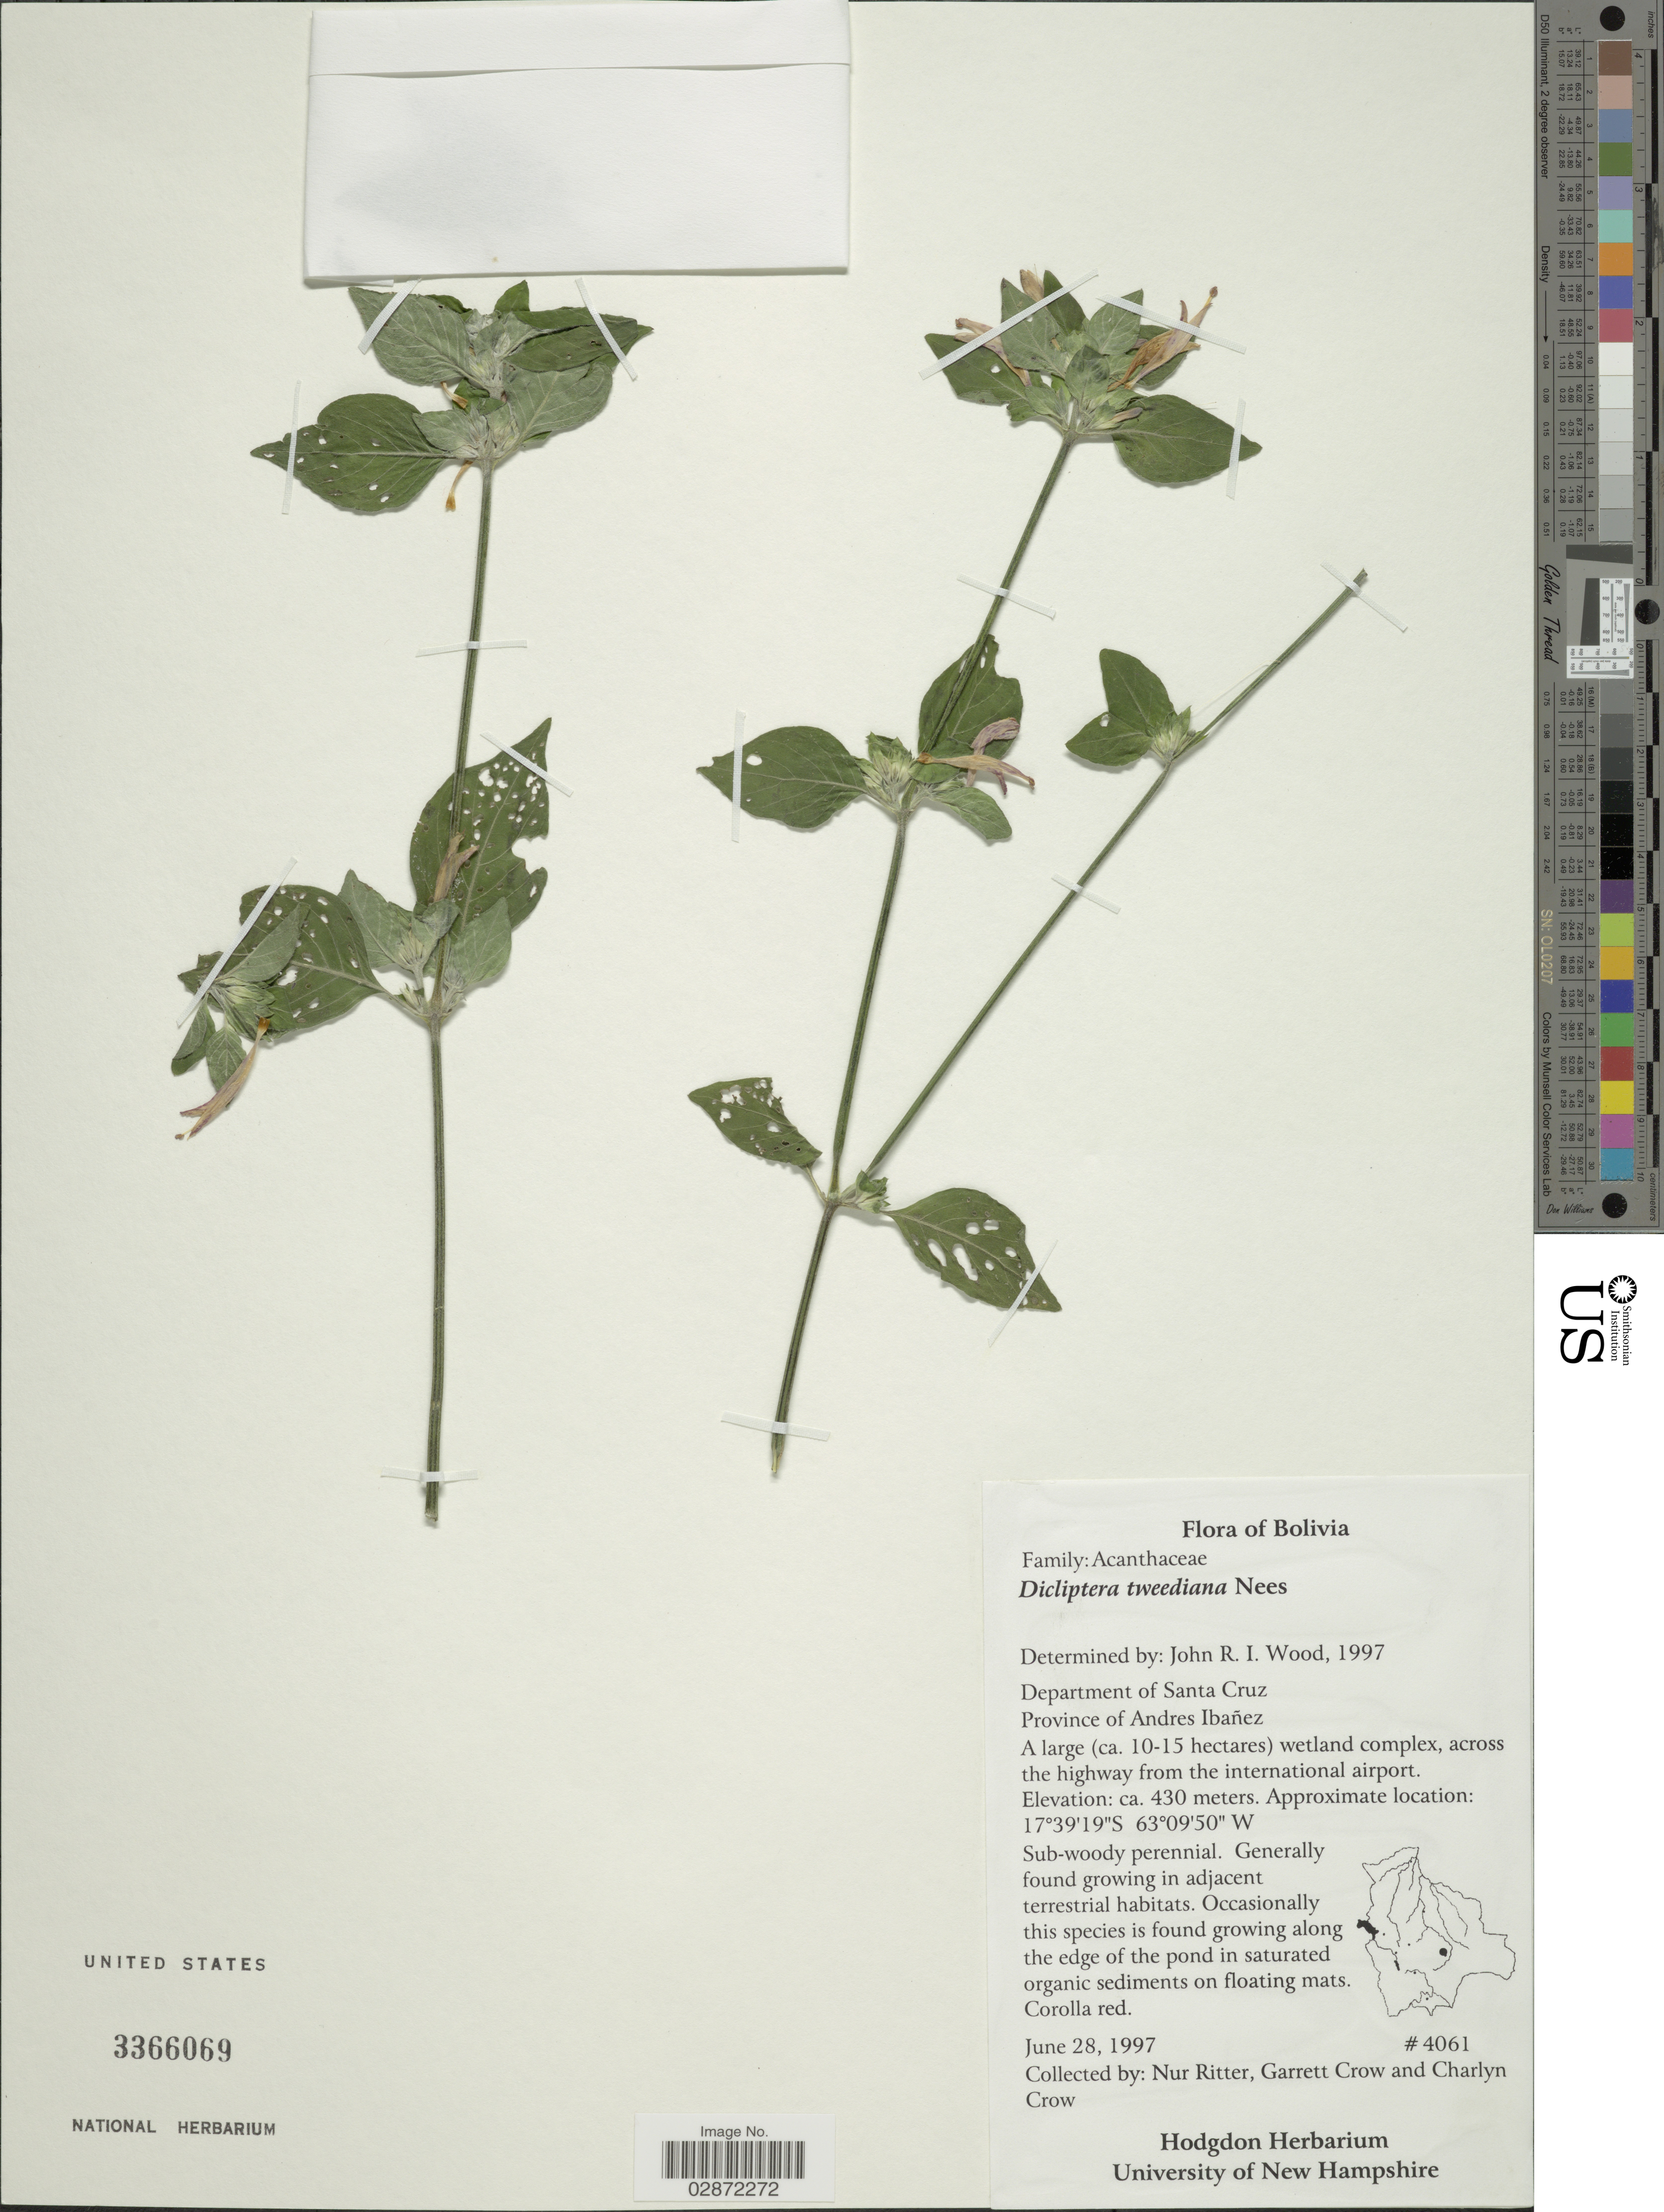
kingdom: Plantae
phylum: Tracheophyta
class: Magnoliopsida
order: Lamiales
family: Acanthaceae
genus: Dicliptera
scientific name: Dicliptera squarrosa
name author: Nees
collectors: N. Ritter, G. E. Crow & C. Crow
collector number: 4061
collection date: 1997-06-28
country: Bolivia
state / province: Santa Cruz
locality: Department of Santa Cruz. Province of Andres Ibañez.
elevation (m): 430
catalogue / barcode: US 3366069